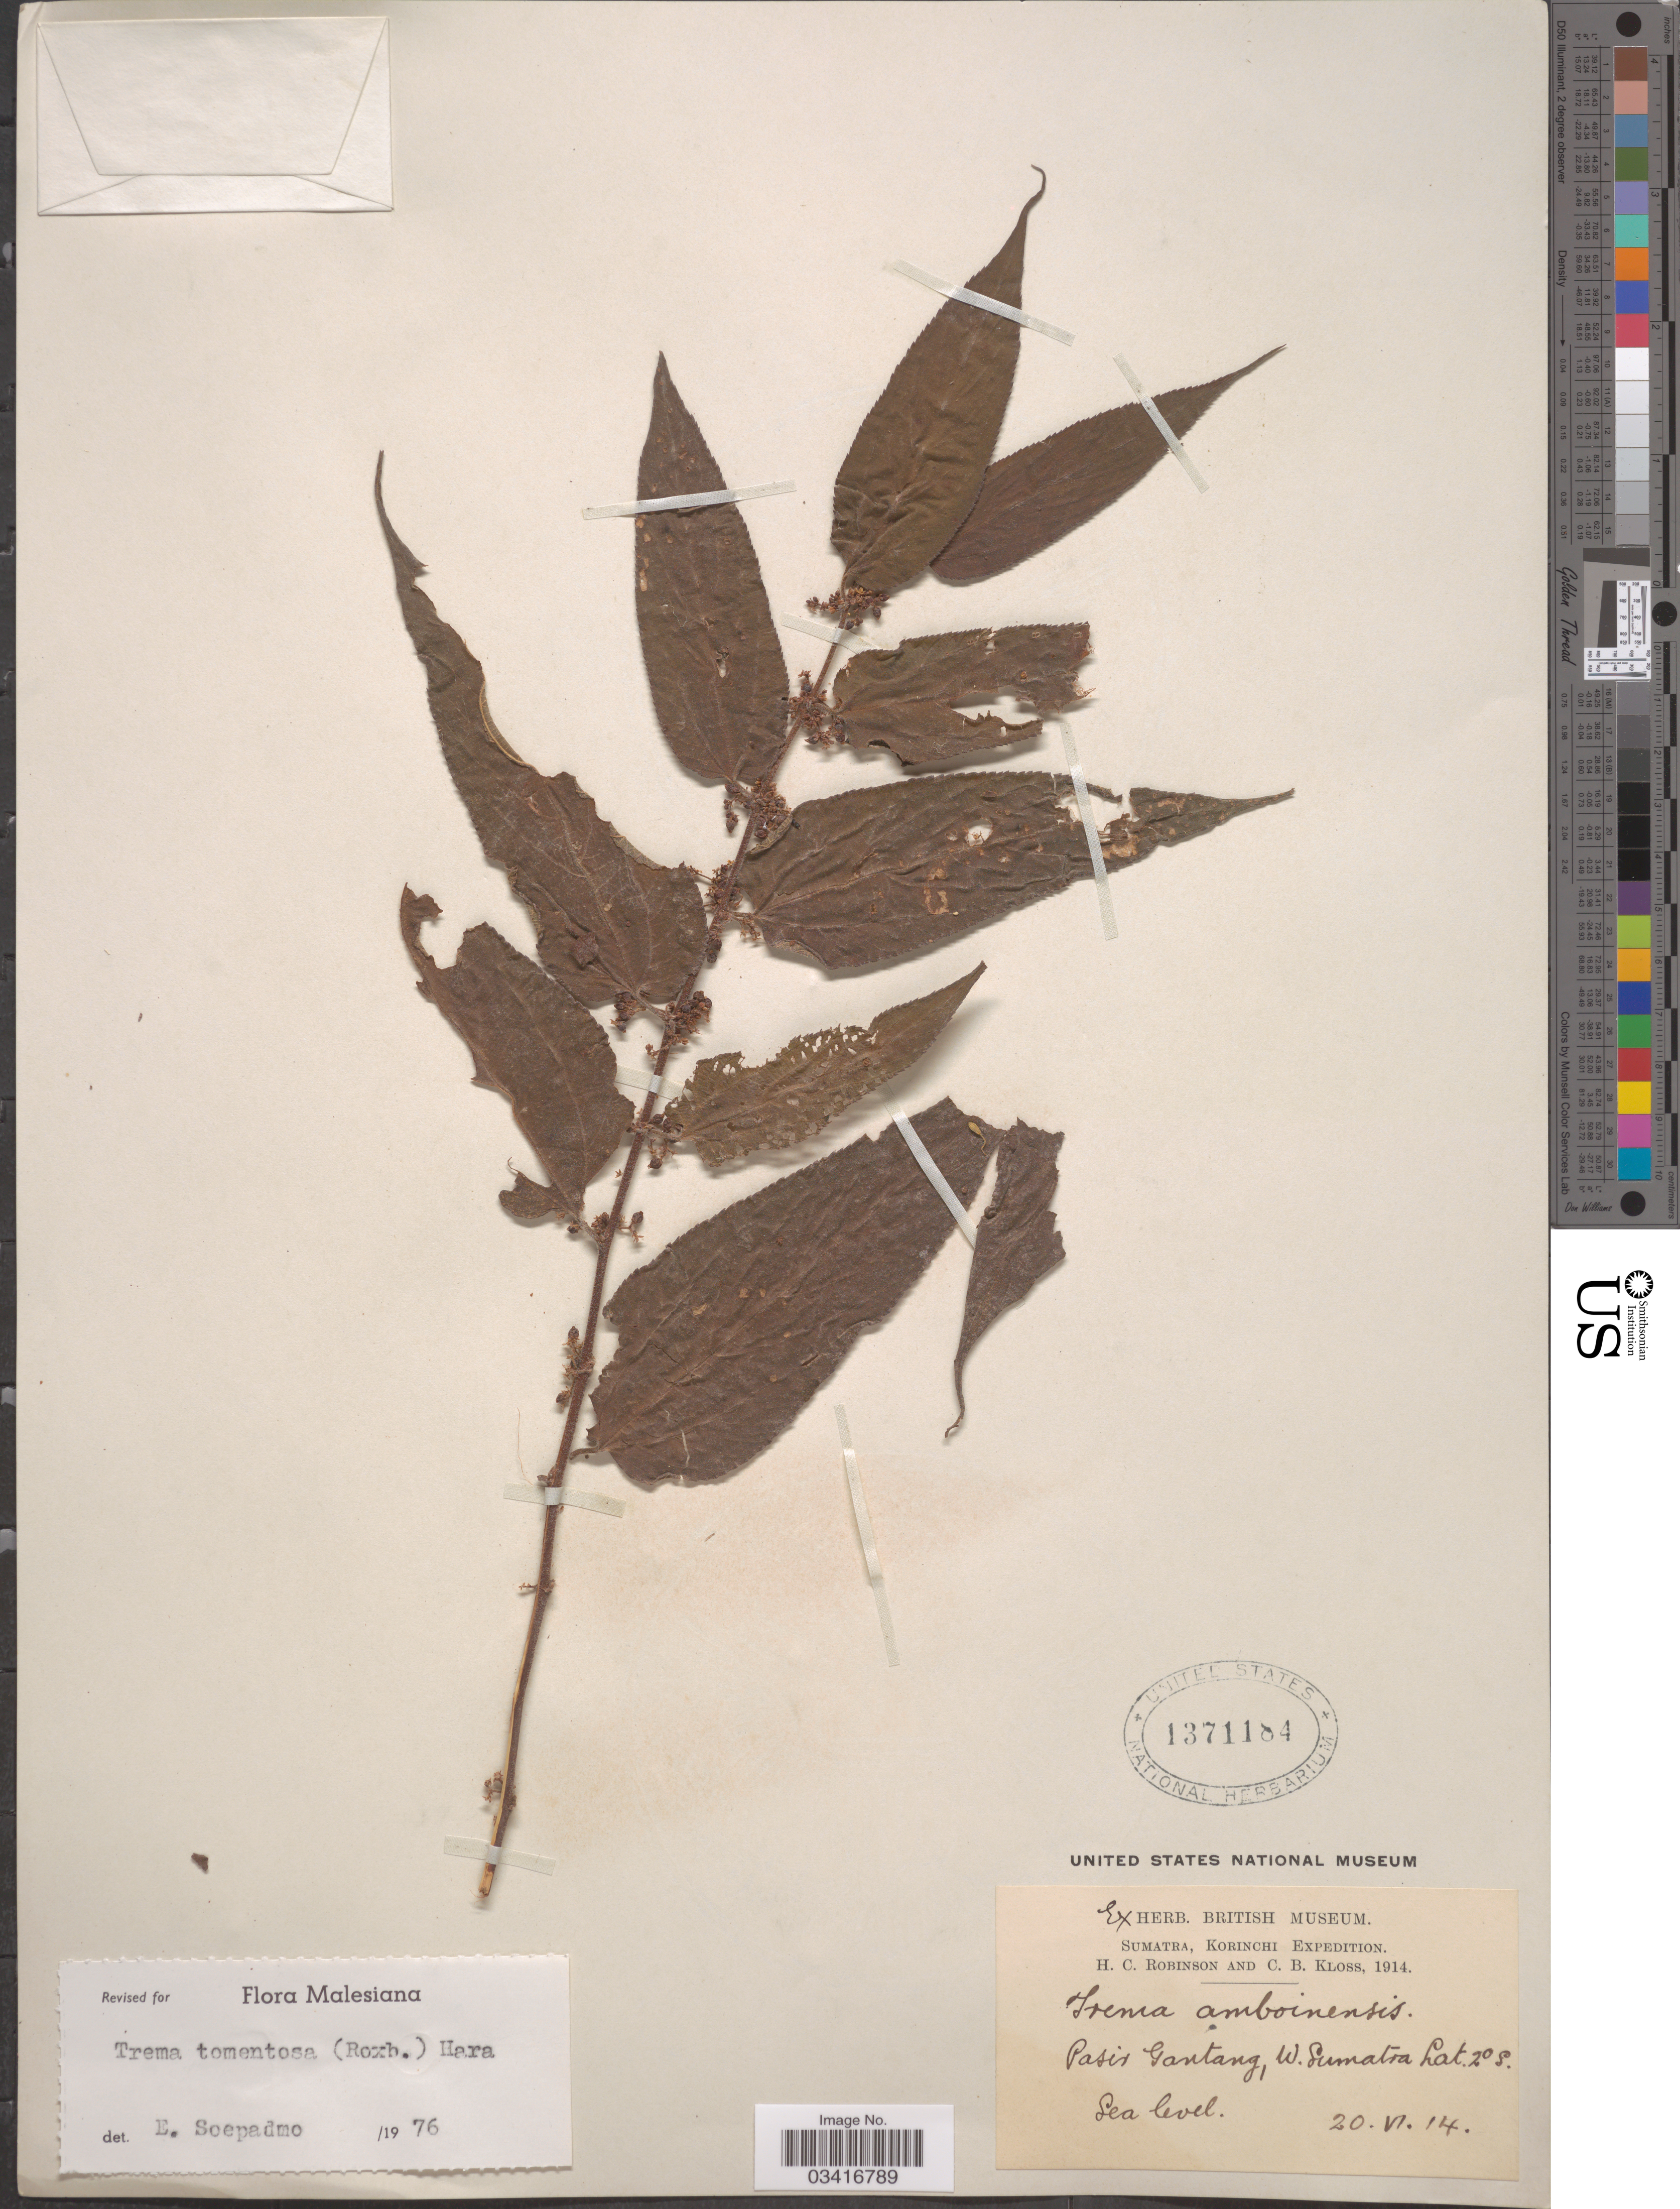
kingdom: Plantae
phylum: Tracheophyta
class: Magnoliopsida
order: Rosales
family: Cannabaceae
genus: Trema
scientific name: Trema tomentosum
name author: (Roxb.) Y. Hara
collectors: H. C. Robinson & C. Kloss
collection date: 1914-06-20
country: Indonesia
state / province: Sumatra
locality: Korinchi. Pasir Gantang, W Sumatra.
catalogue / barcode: US 1371184